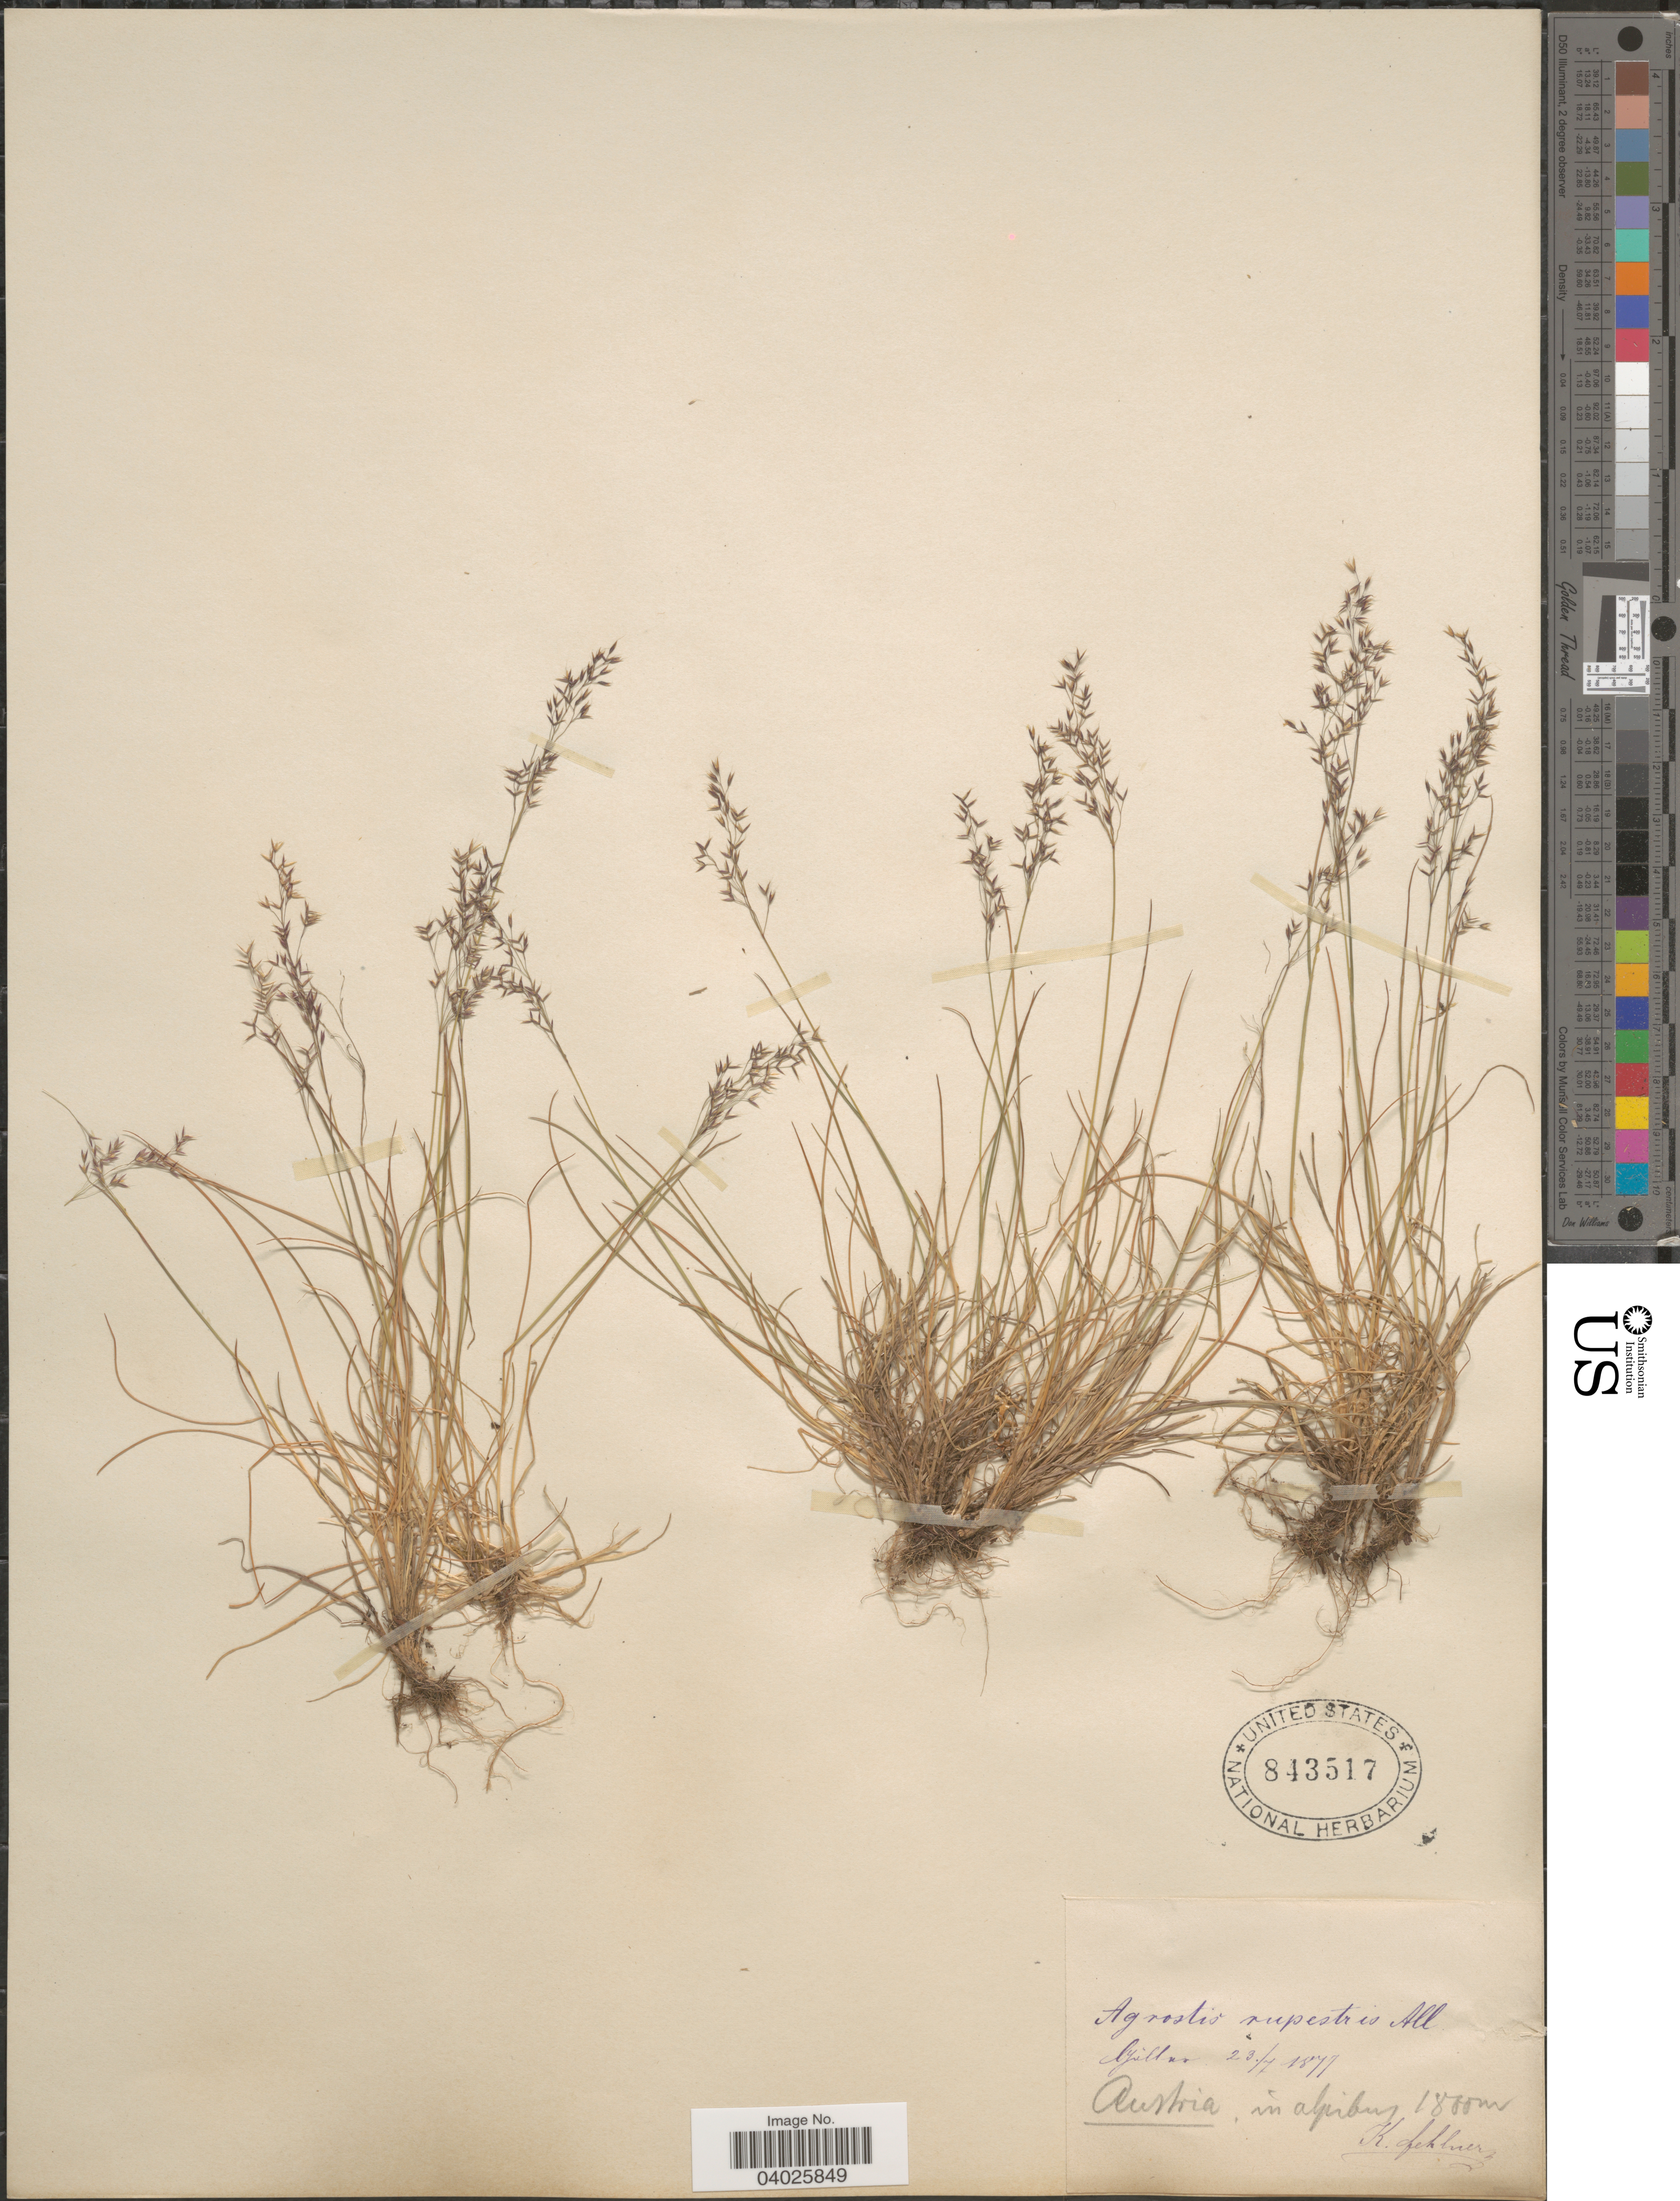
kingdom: Plantae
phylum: Tracheophyta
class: Liliopsida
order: Poales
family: Poaceae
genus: Agrostis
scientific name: Agrostis rupestris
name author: All.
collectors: K. Fehlner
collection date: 1877-07-23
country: Austria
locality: Galtur. In alpibus.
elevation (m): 1800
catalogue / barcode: US 843517